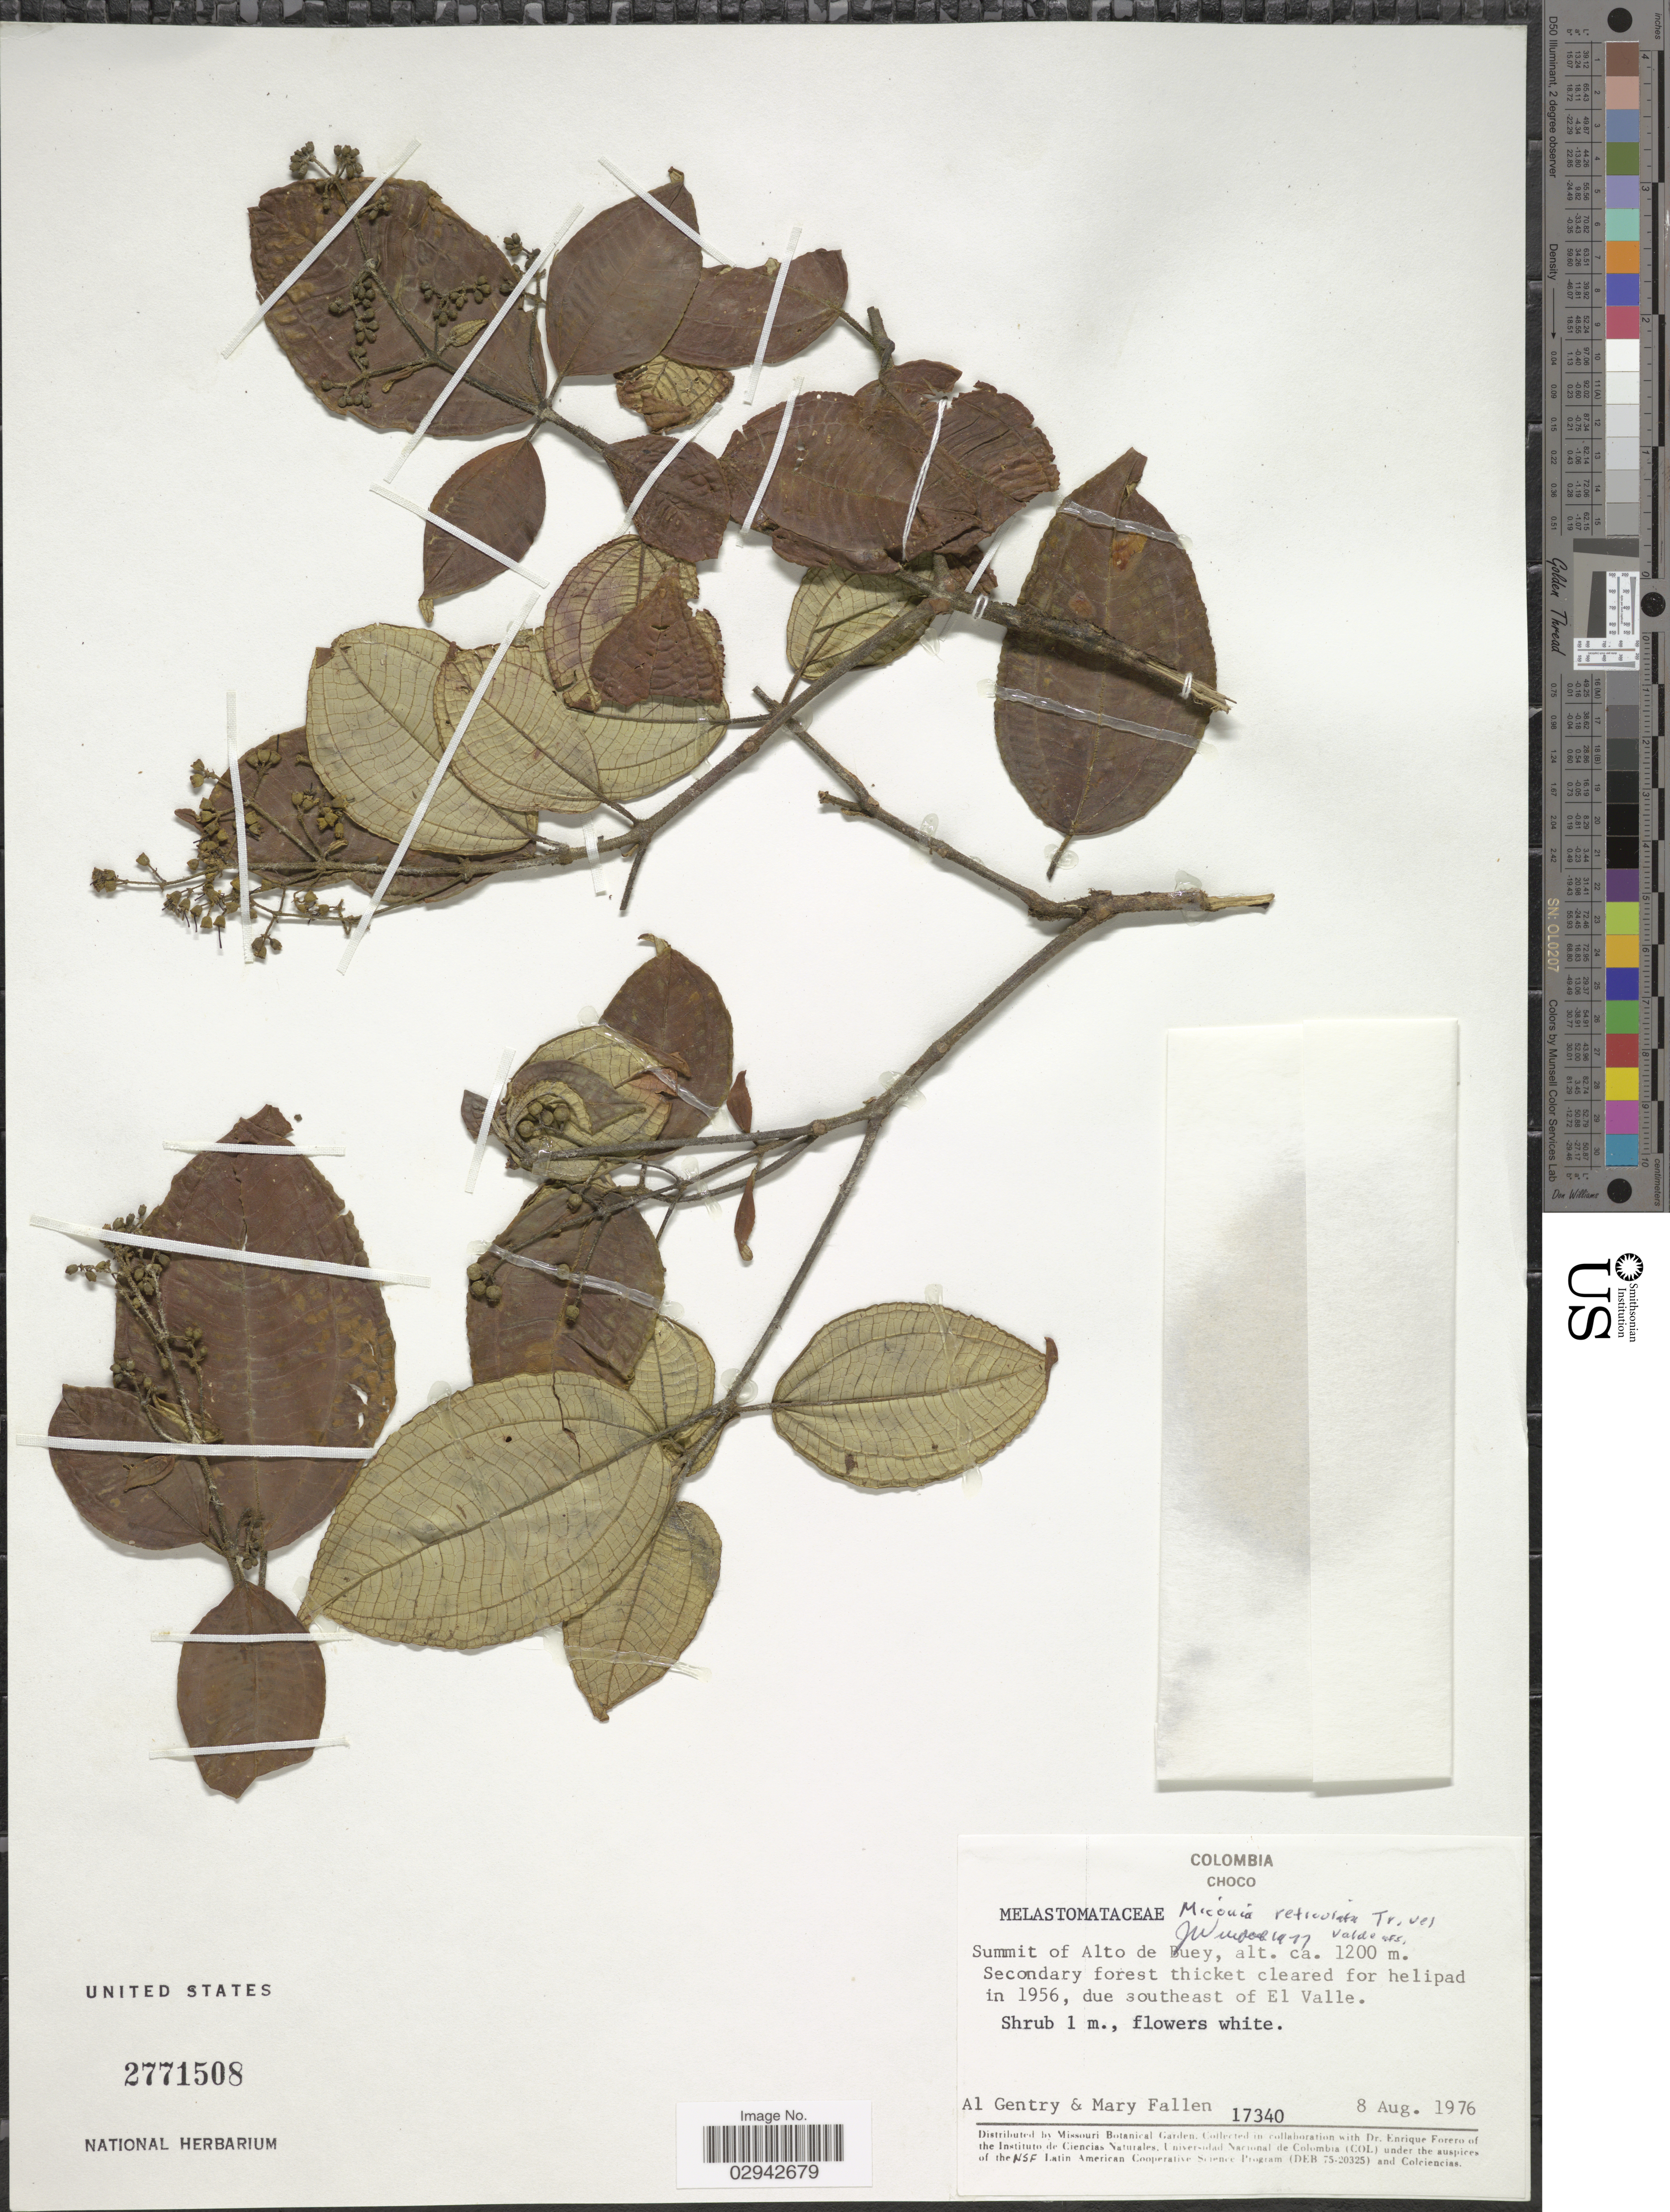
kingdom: Plantae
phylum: Tracheophyta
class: Magnoliopsida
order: Myrtales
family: Melastomataceae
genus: Miconia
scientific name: Miconia reticulata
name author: Triana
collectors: A. H. Gentry & M. Fallen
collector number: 17340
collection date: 1976-08-08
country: Colombia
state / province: Chocó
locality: Summit of Alto de Buey, due southeast of El Valle.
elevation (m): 1200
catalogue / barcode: US 2771508